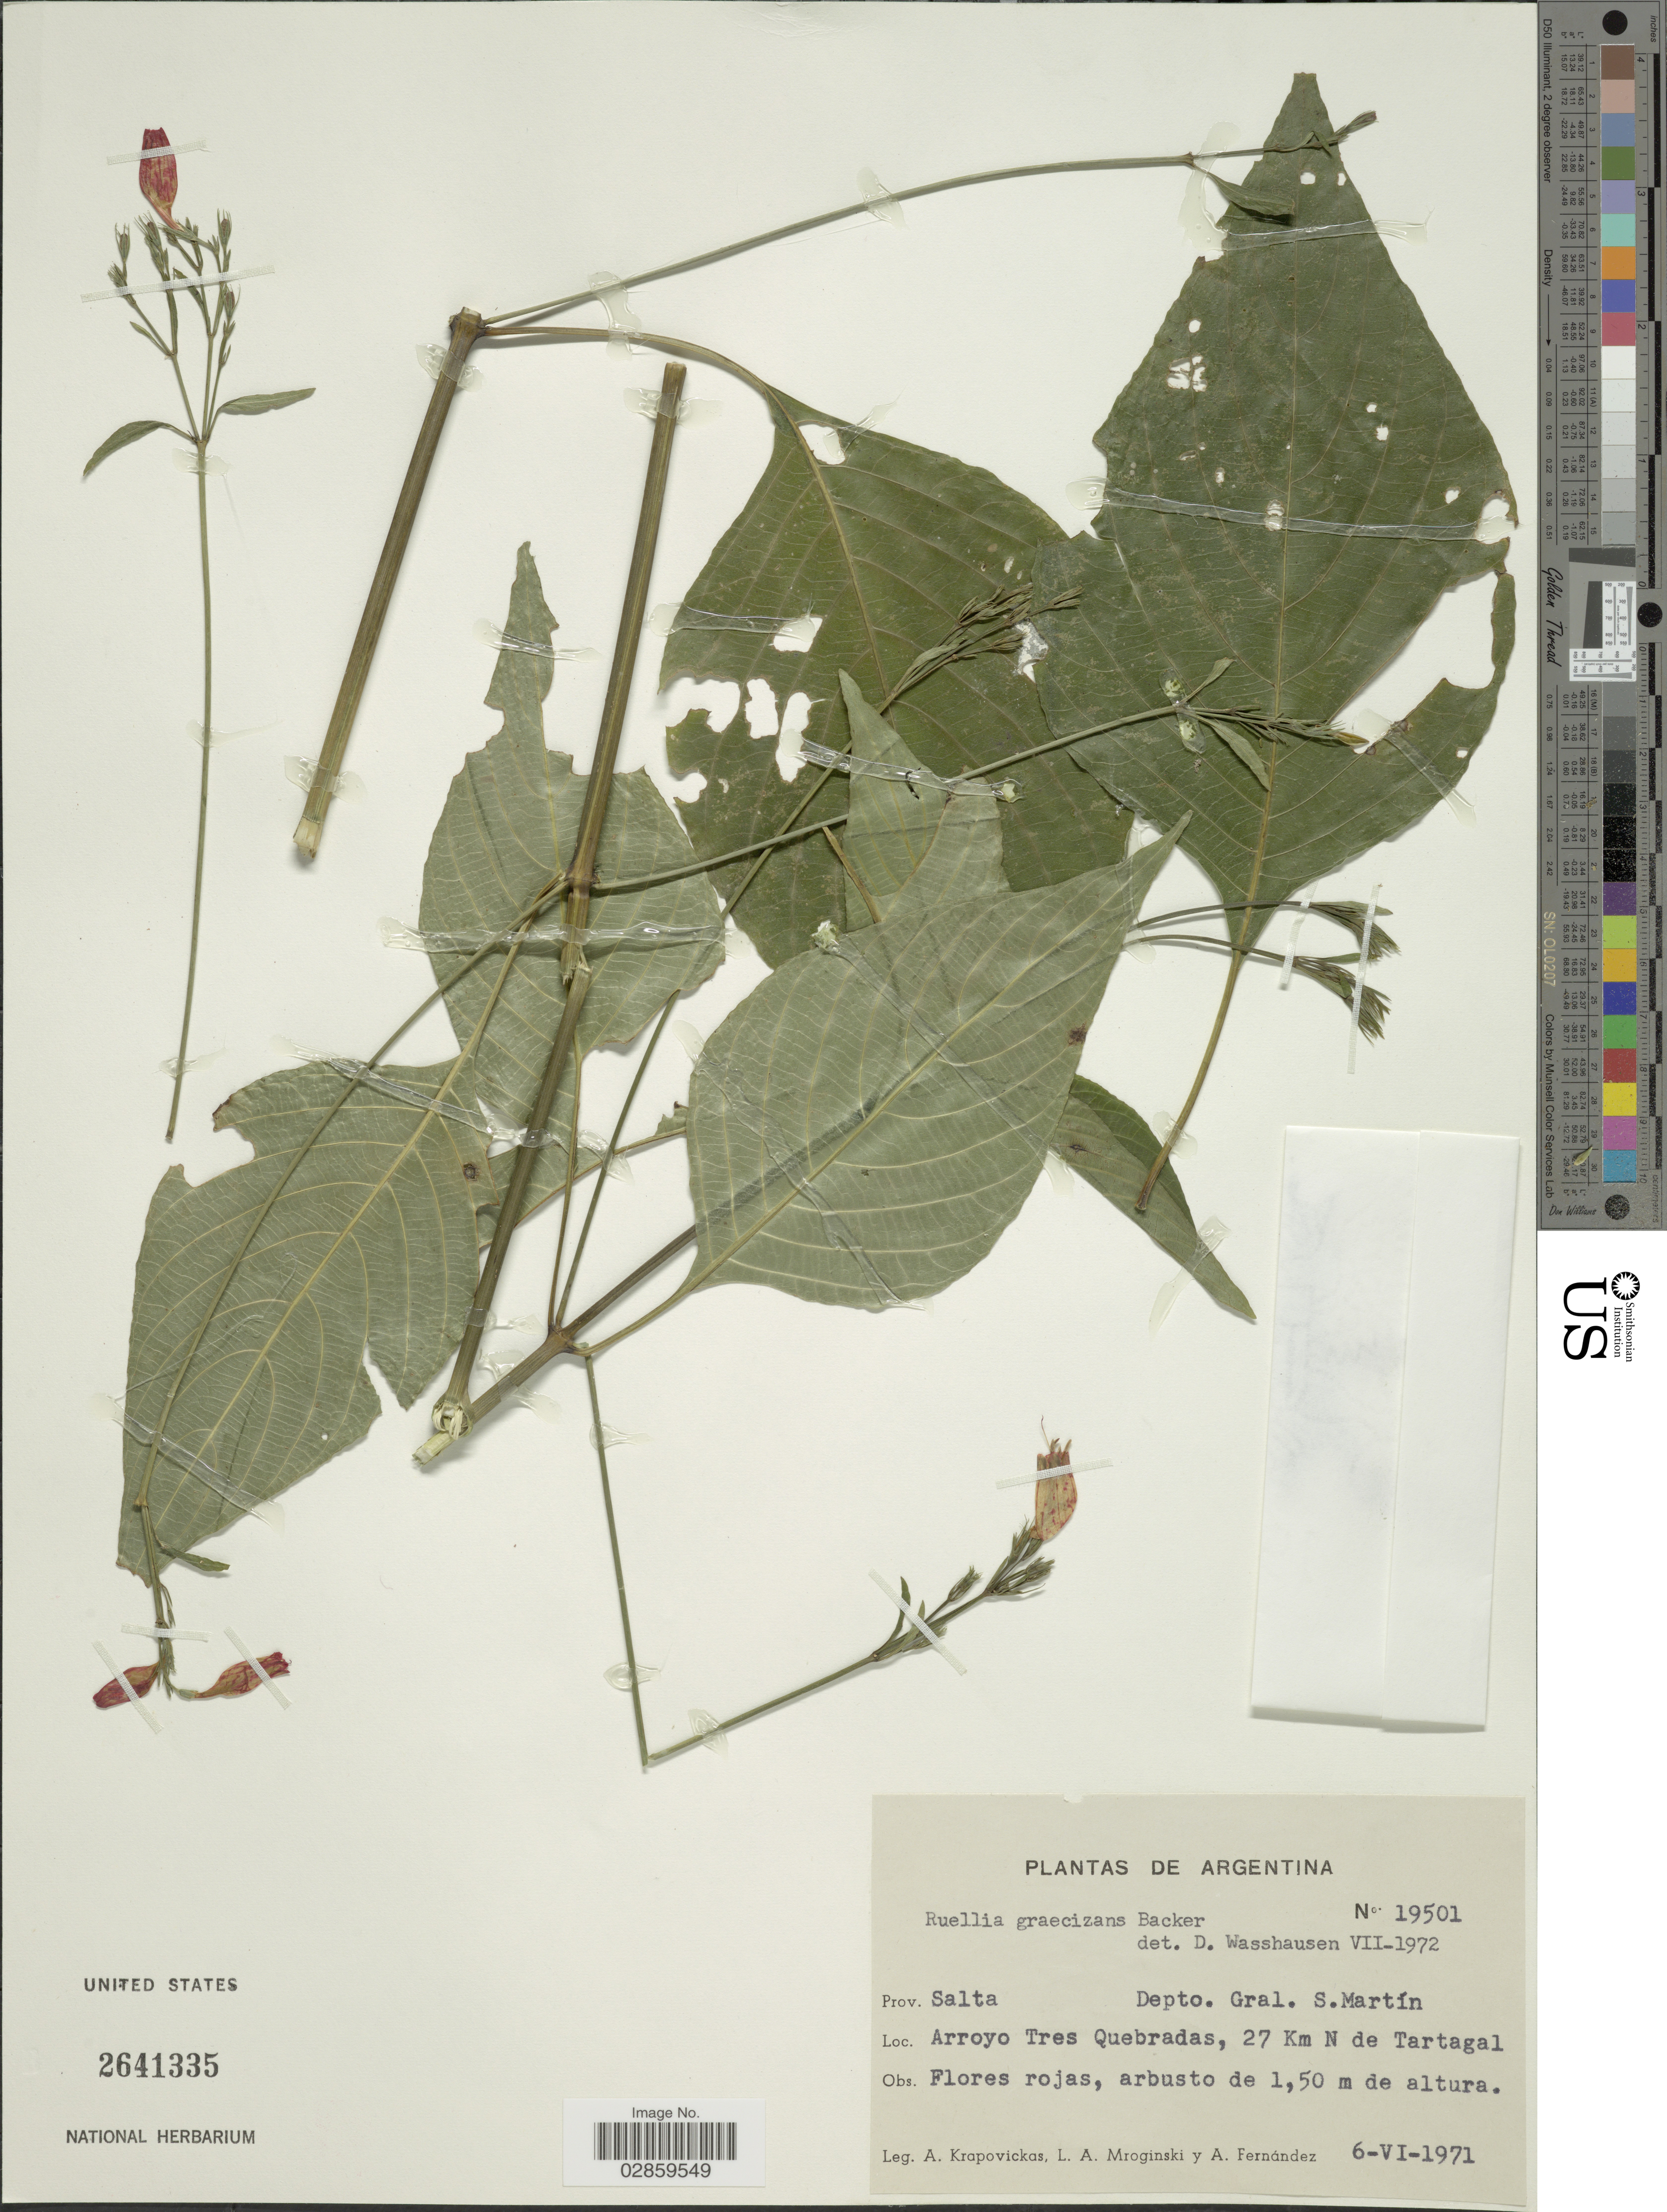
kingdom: Plantae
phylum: Tracheophyta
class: Magnoliopsida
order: Lamiales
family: Acanthaceae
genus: Ruellia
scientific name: Ruellia brevifolia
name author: (Pohl) C. Ezcurra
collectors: A. Krapovickas, L. Mroginski & A. Fernández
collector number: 19501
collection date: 1971-06-06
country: Argentina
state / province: Salta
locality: Depto. Gral. S. Martín. Arroyo Tres Quebradas, 27 Km N de Tartagal.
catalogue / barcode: US 2641335